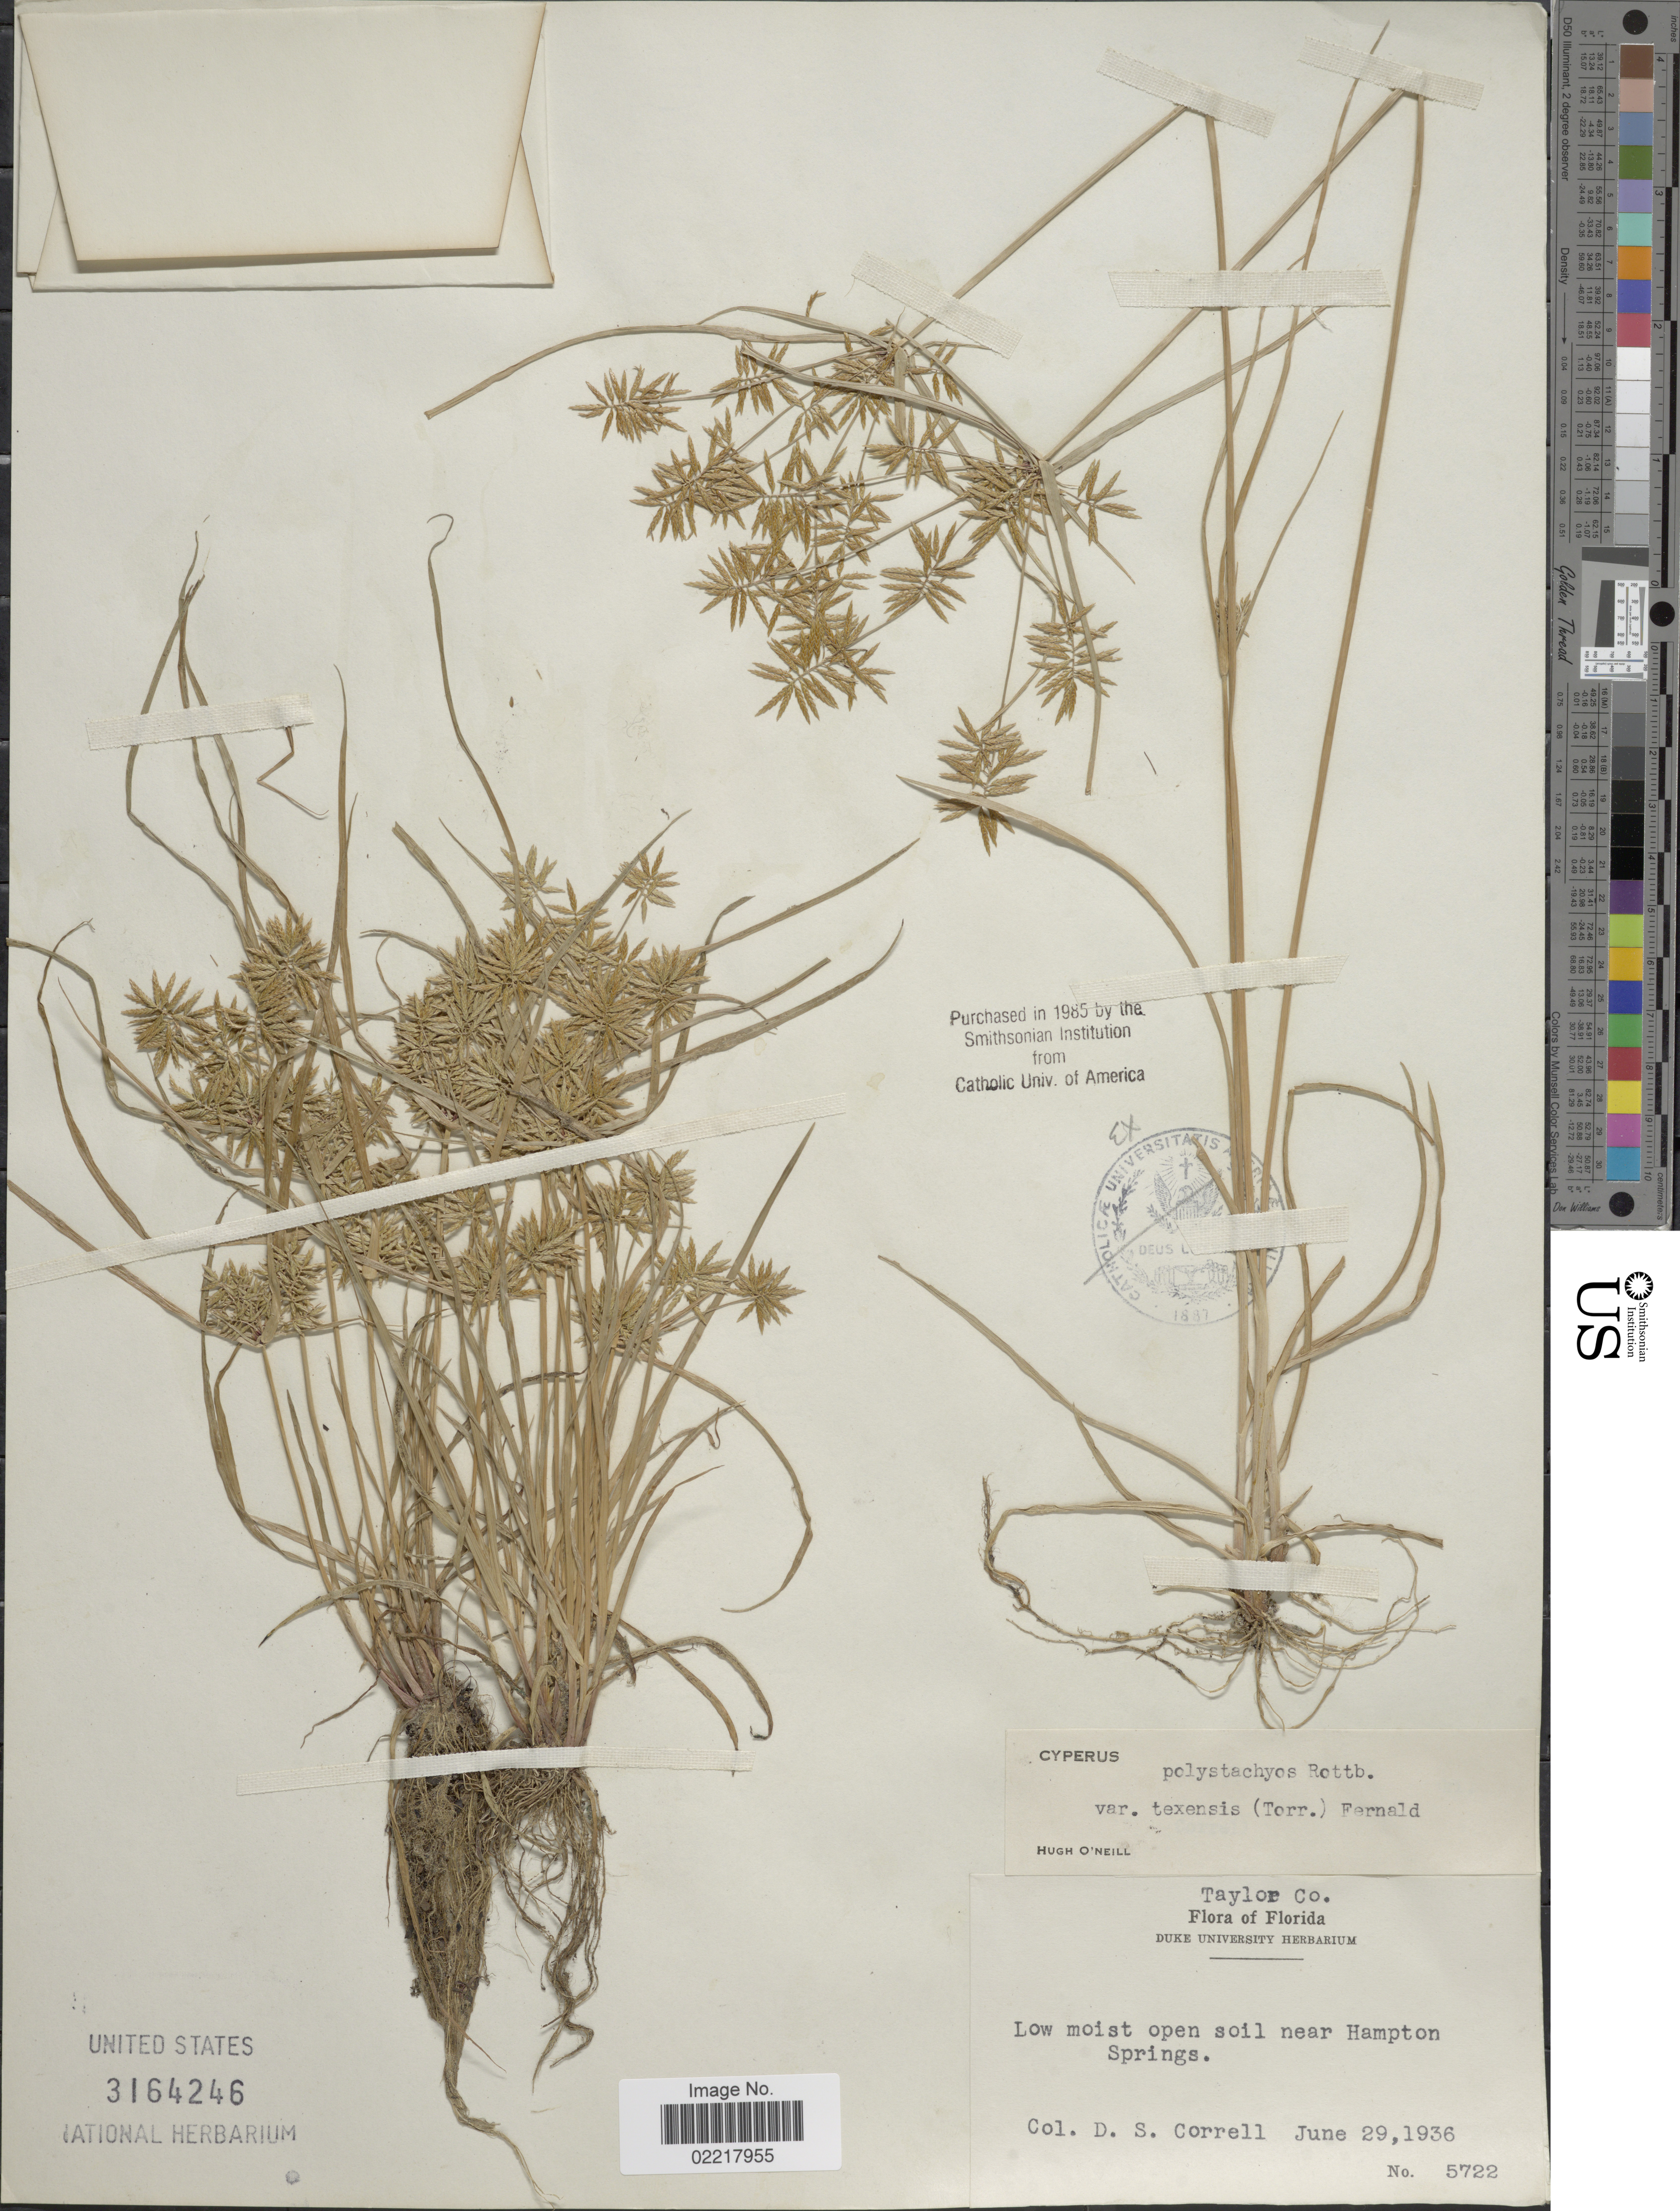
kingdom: Plantae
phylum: Tracheophyta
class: Liliopsida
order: Poales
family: Cyperaceae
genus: Cyperus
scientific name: Cyperus polystachyos var. texensis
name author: (Torr.) Fernald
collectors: D. S. Correll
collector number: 5722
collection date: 1936-06-29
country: United States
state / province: Florida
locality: Taylor Co, Low moist open soil near Hampton Springs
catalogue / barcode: US 3164246